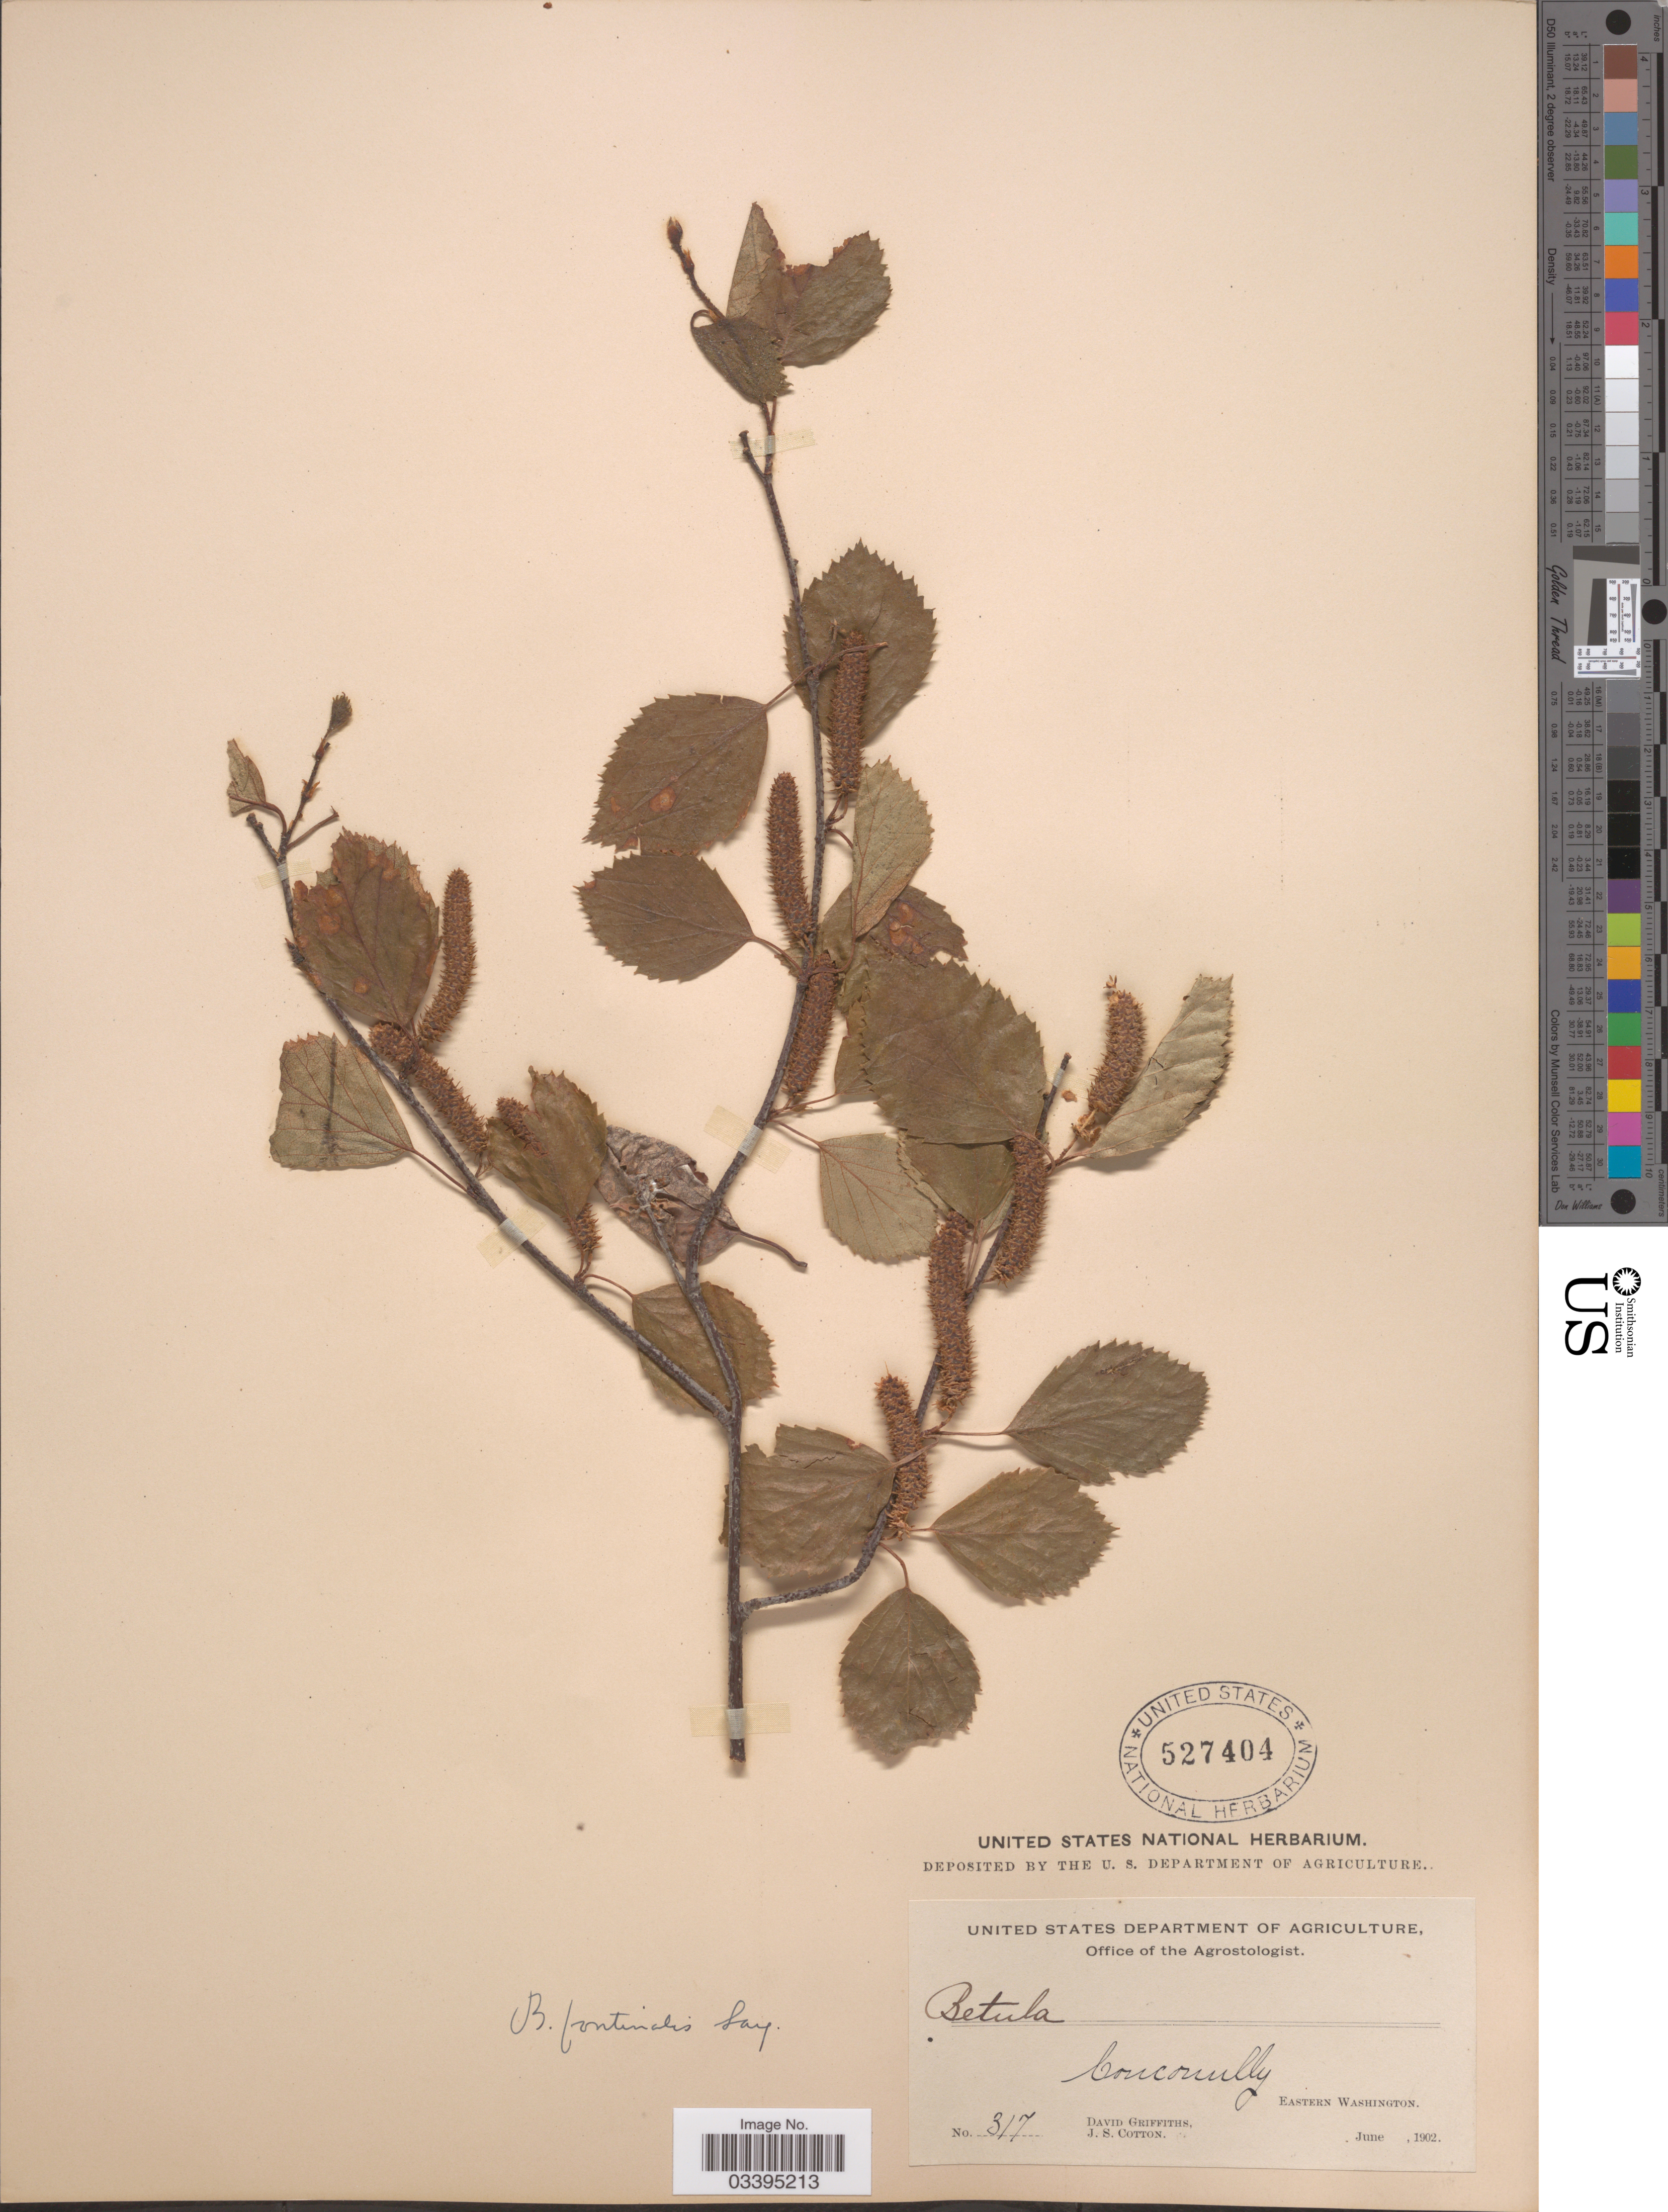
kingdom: Plantae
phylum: Tracheophyta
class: Magnoliopsida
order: Fagales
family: Betulaceae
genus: Betula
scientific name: Betula fontinalis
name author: Sarg.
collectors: D. Griffiths & J. S. Cotton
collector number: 317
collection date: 1902-06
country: United States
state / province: Washington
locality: Conconully Eastern Washington.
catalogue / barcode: US 527404